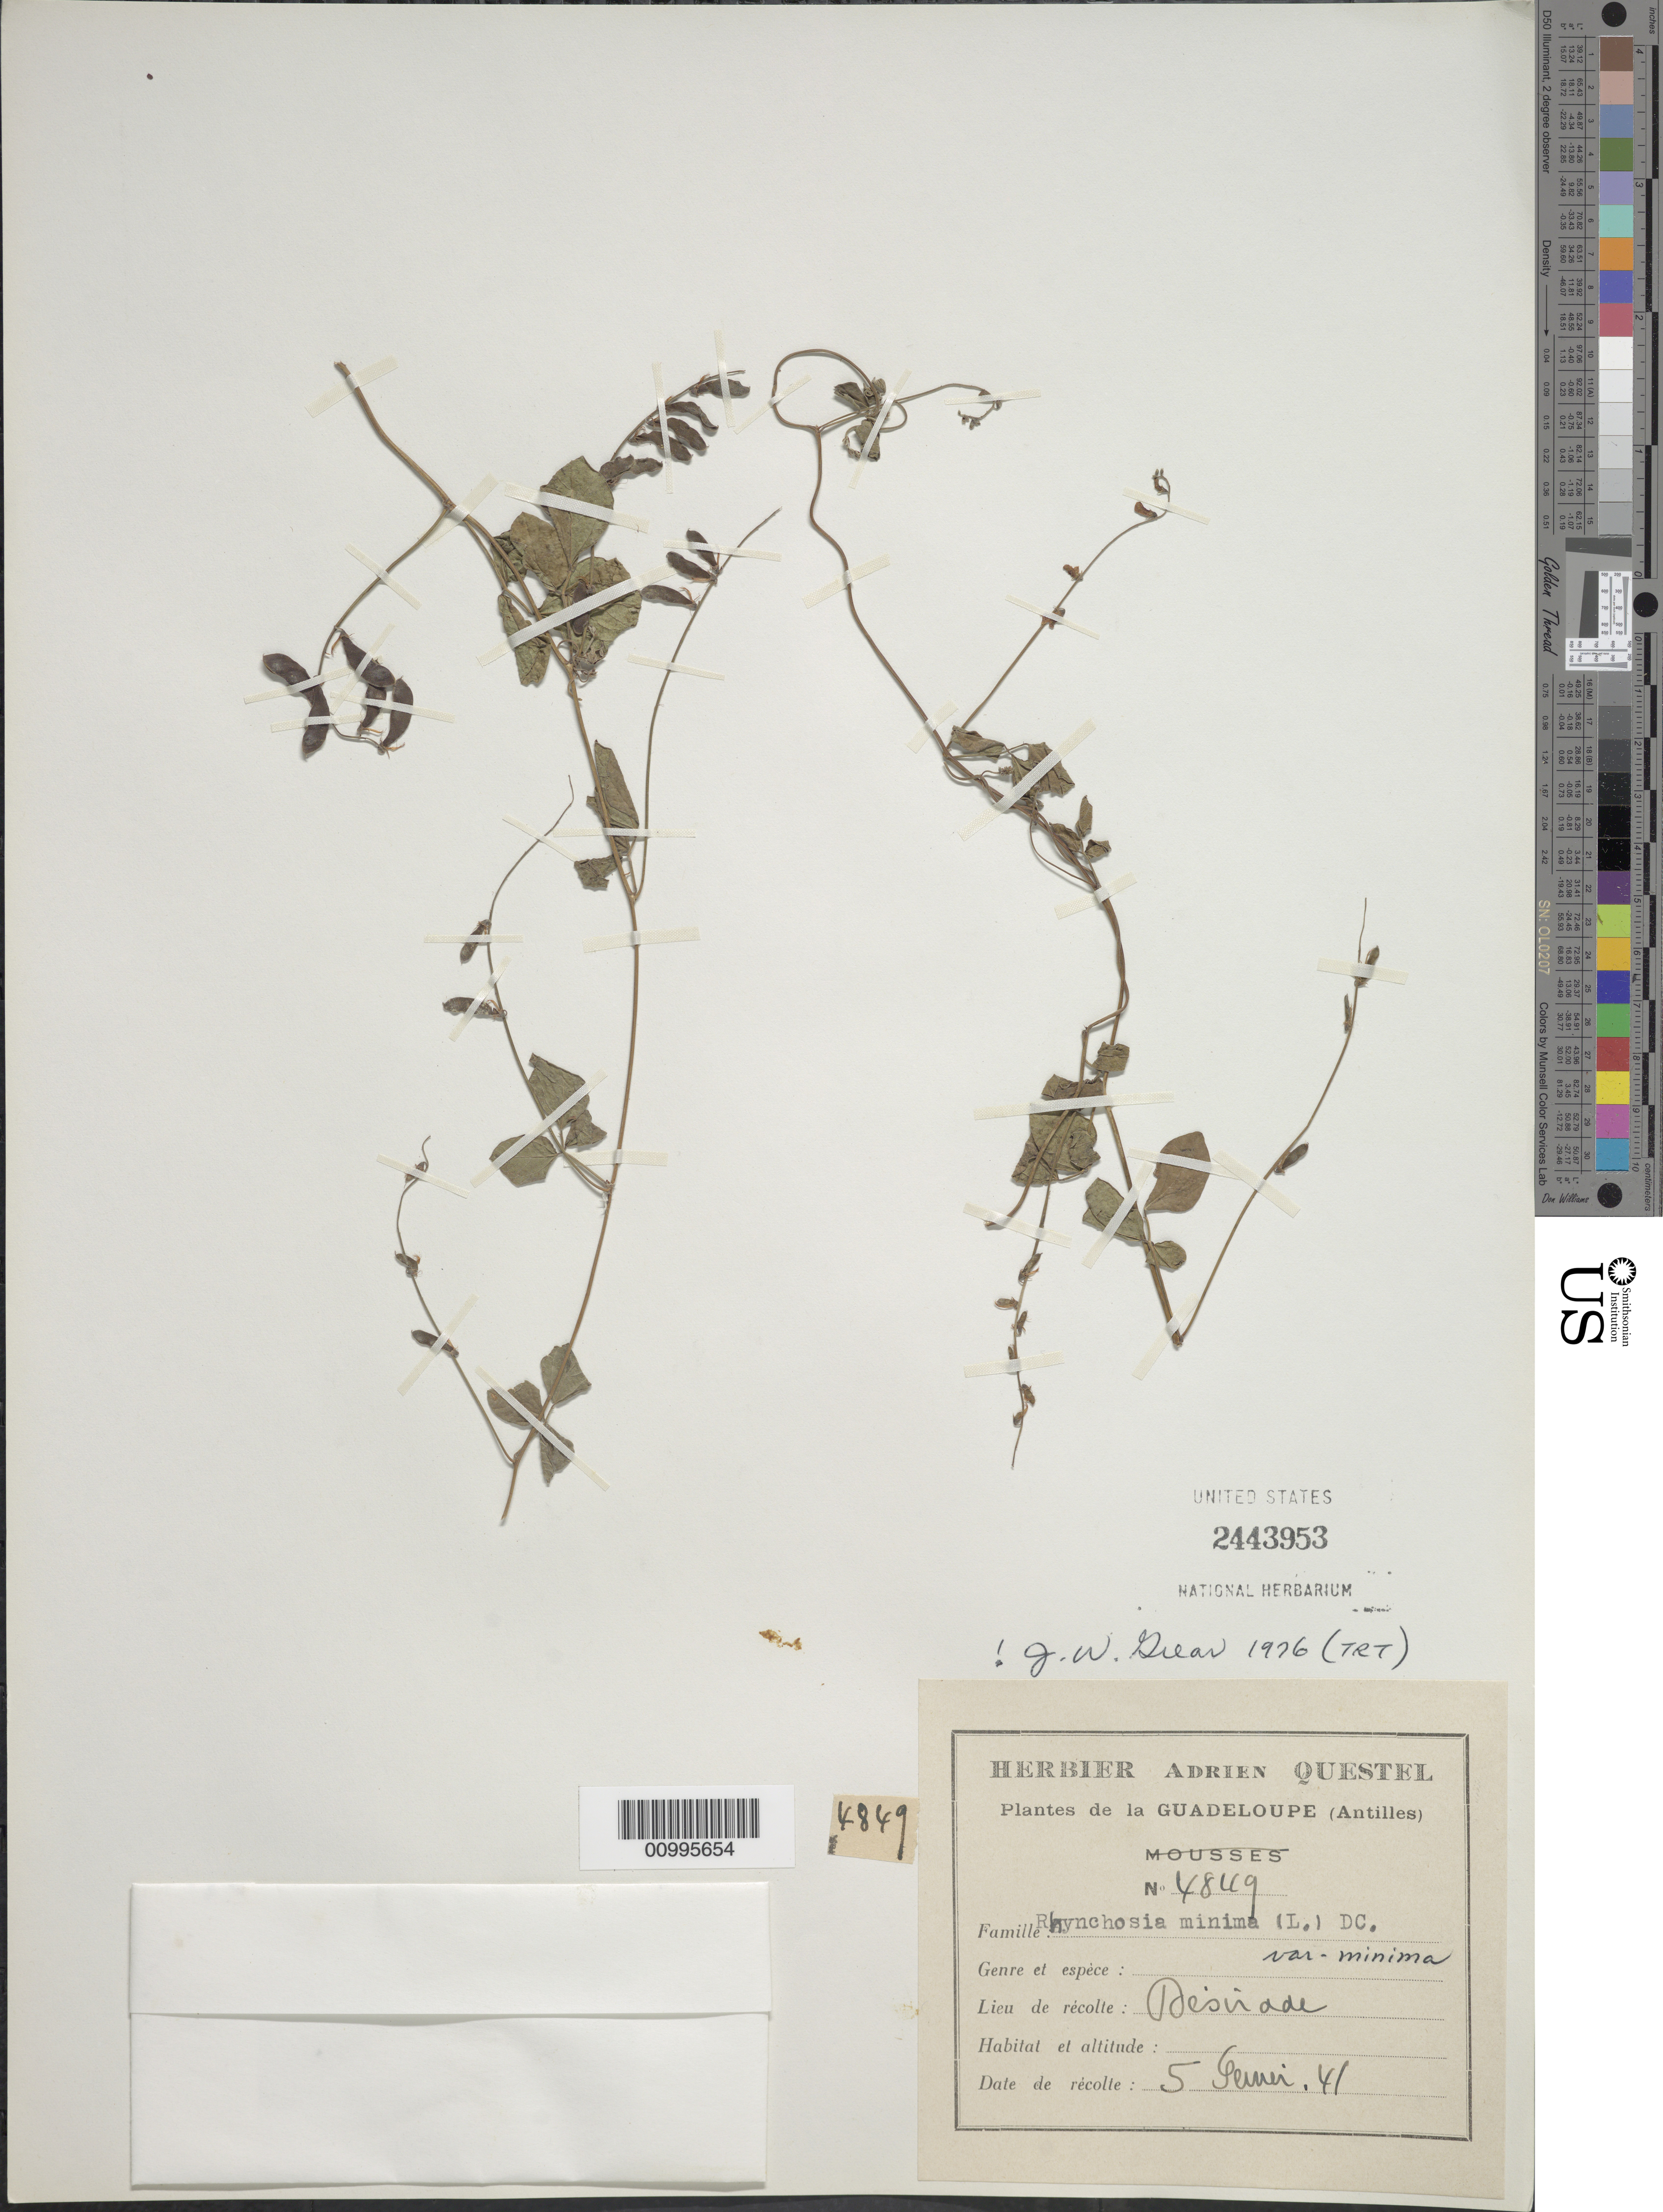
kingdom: Plantae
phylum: Tracheophyta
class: Magnoliopsida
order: Fabales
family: Fabaceae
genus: Rhynchosia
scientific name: Rhynchosia minima var. minima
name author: (L.) DC.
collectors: A. Questel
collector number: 4849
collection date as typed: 05 Feb 1941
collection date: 1941-02-05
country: Guadeloupe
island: La Désirade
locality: Antilles. Desirade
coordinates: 0 N, 0 E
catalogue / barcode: US 2443953